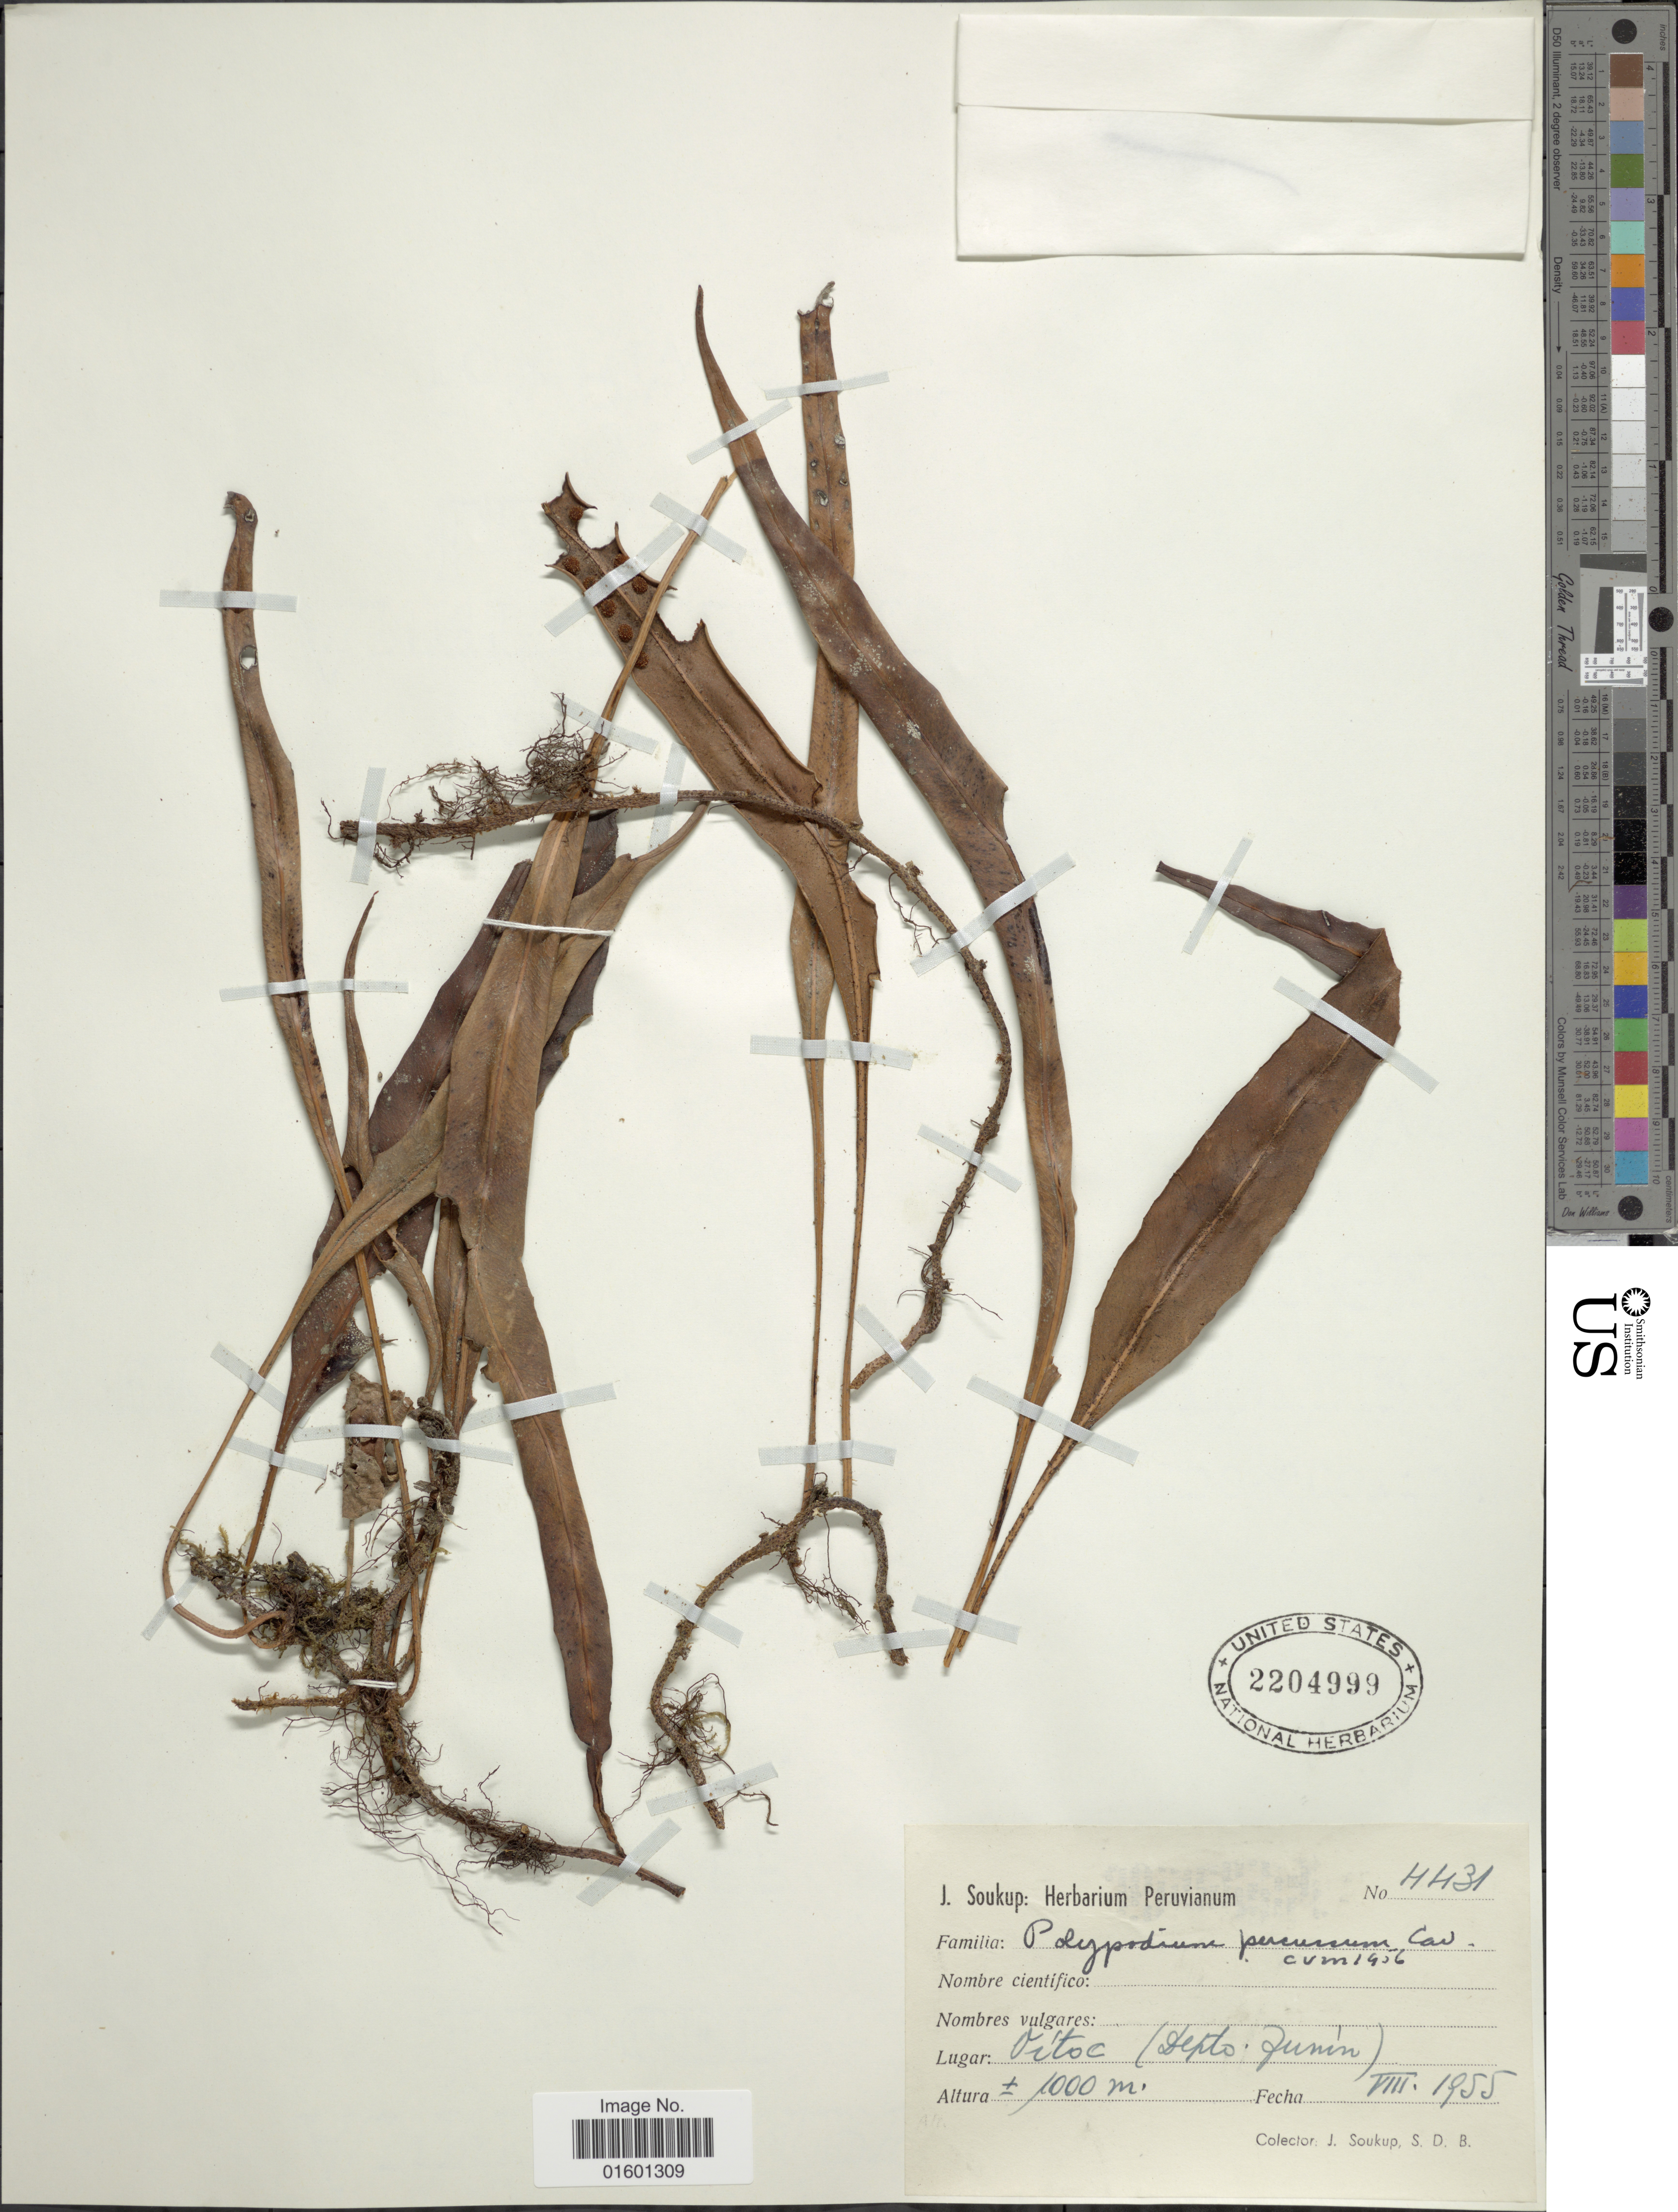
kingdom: Plantae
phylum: Tracheophyta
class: Polypodiopsida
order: Polypodiales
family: Polypodiaceae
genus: Microgramma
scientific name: Microgramma percussa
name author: (Cav.) de la Sota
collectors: J. Soukup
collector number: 4431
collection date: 1955-08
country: Peru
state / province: Junín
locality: Vitoc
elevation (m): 1000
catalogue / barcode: US 2204999